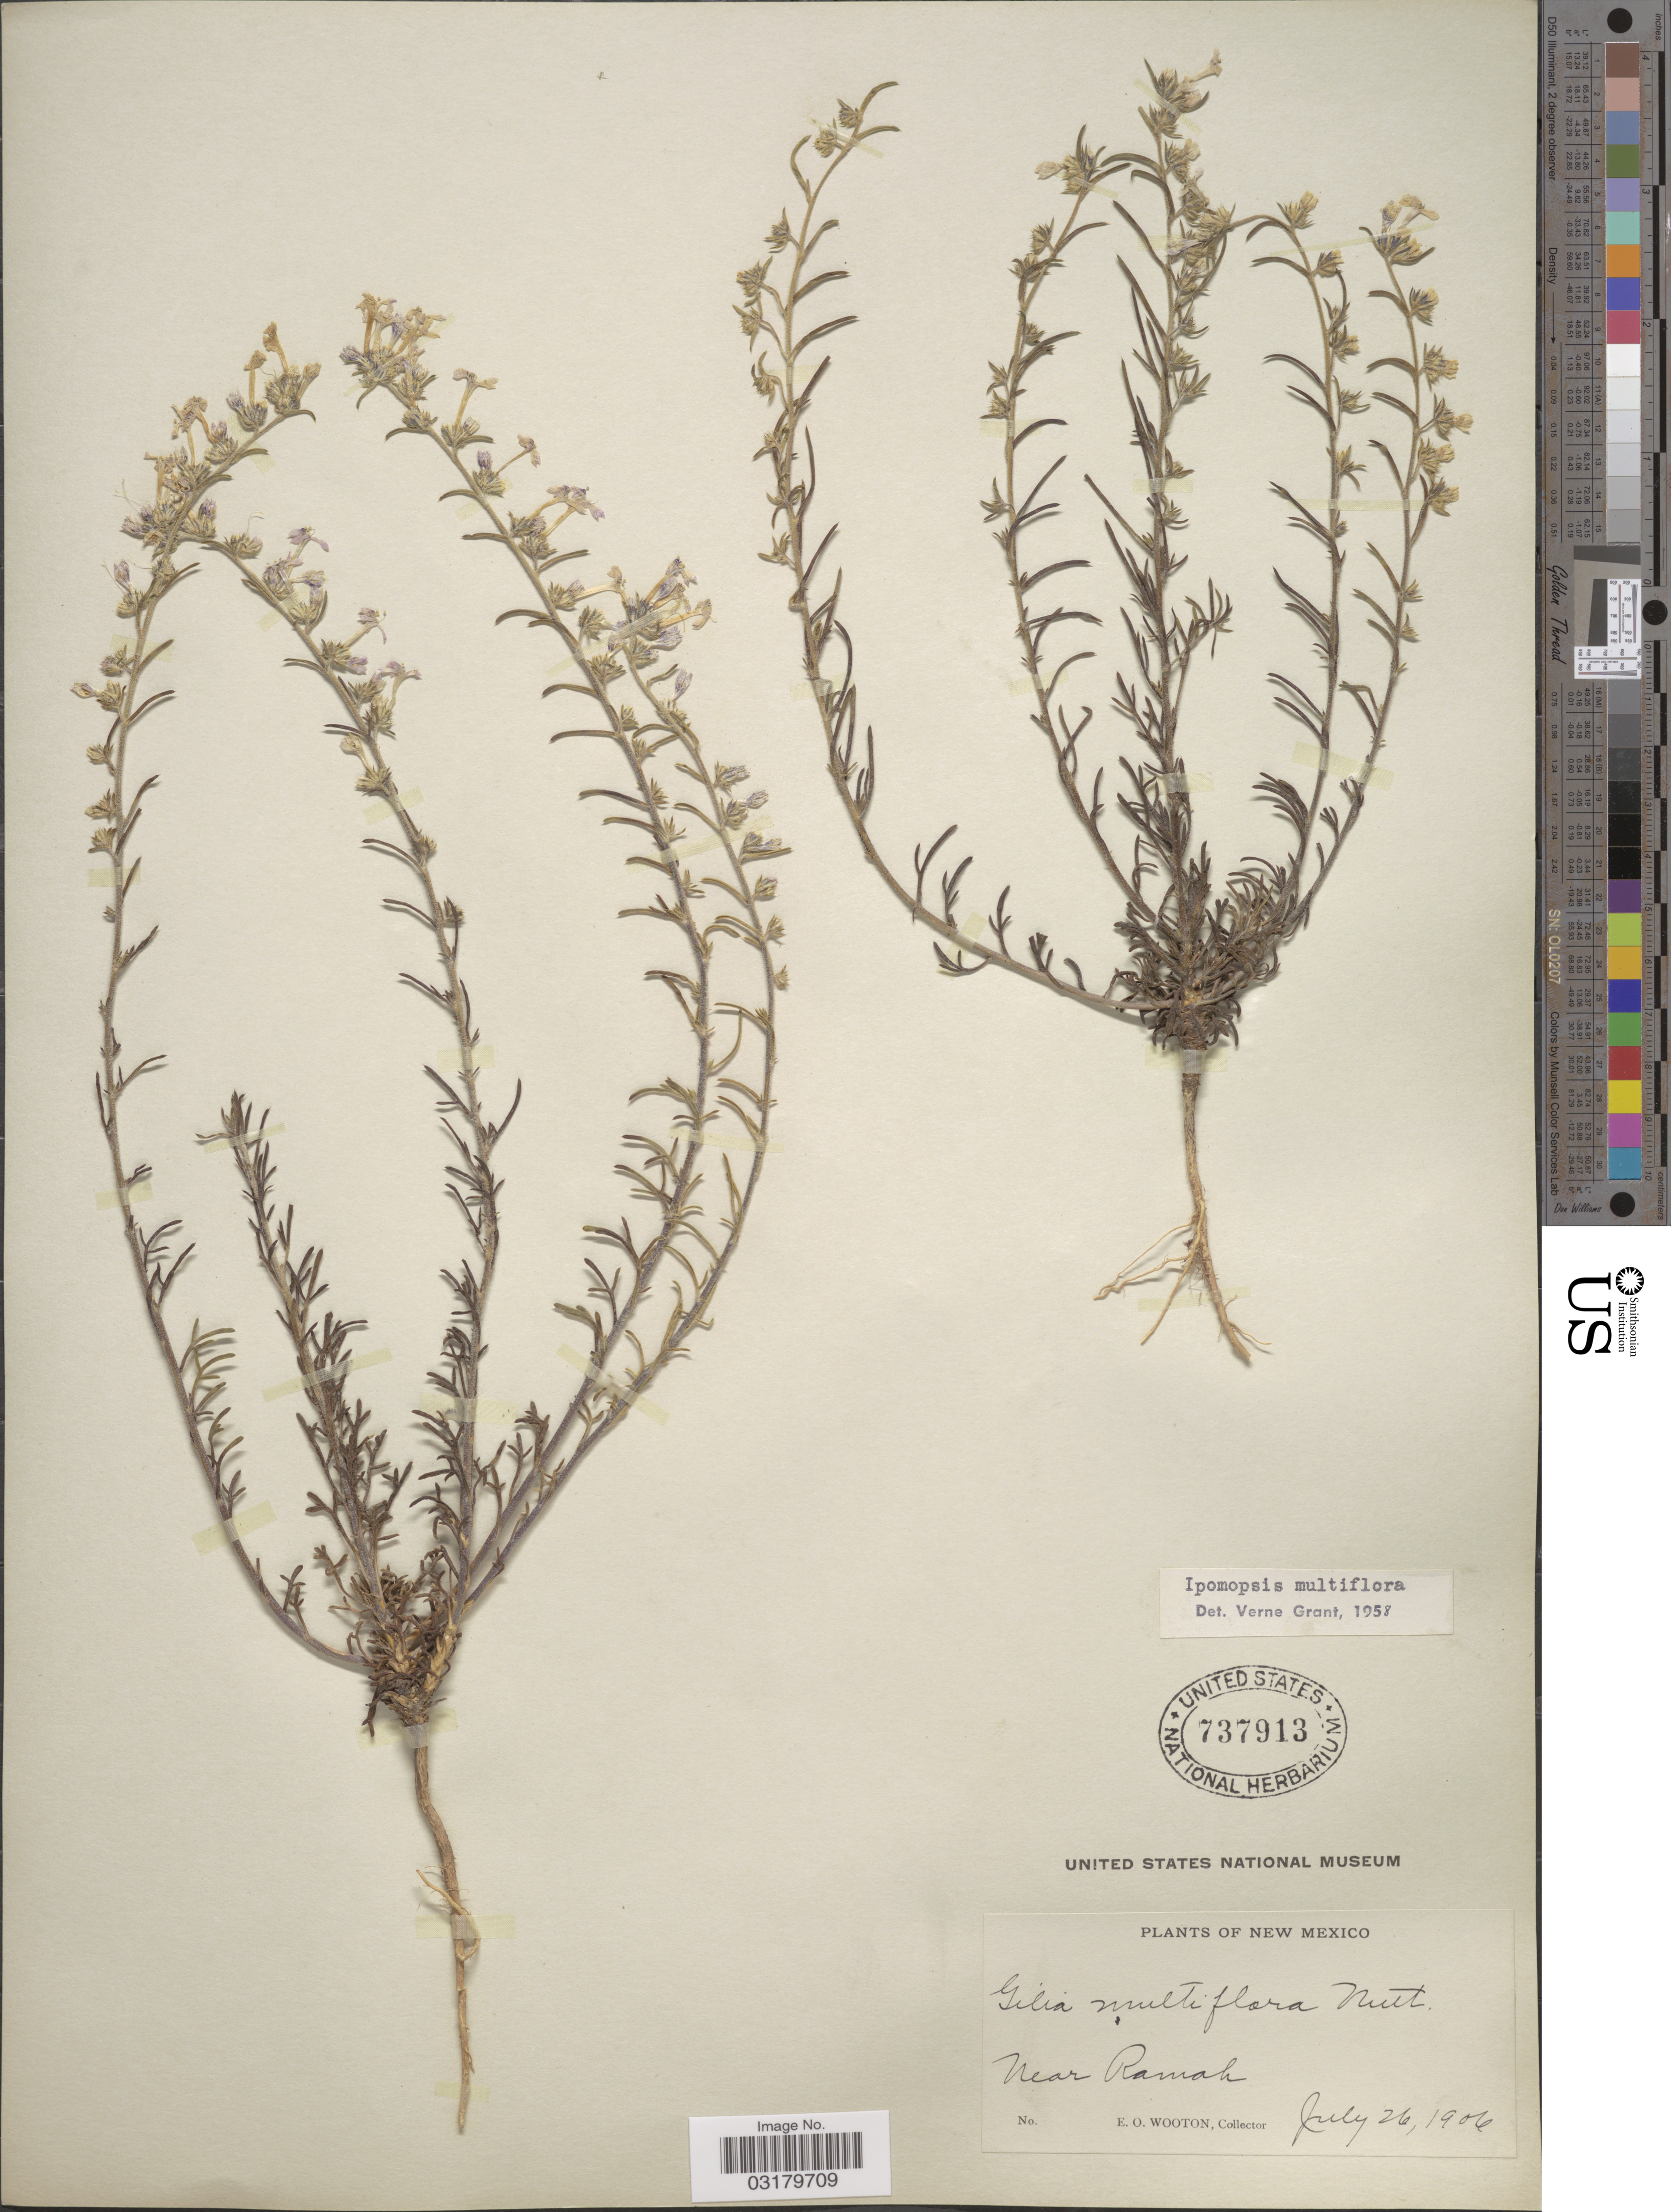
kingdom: Plantae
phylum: Tracheophyta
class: Magnoliopsida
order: Ericales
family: Polemoniaceae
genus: Ipomopsis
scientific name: Ipomopsis multiflora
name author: (Nutt.) V.E. Grant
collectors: E. O. Wooton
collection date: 1906-07-26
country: United States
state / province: New Mexico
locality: Near Ramah.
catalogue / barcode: US 737913